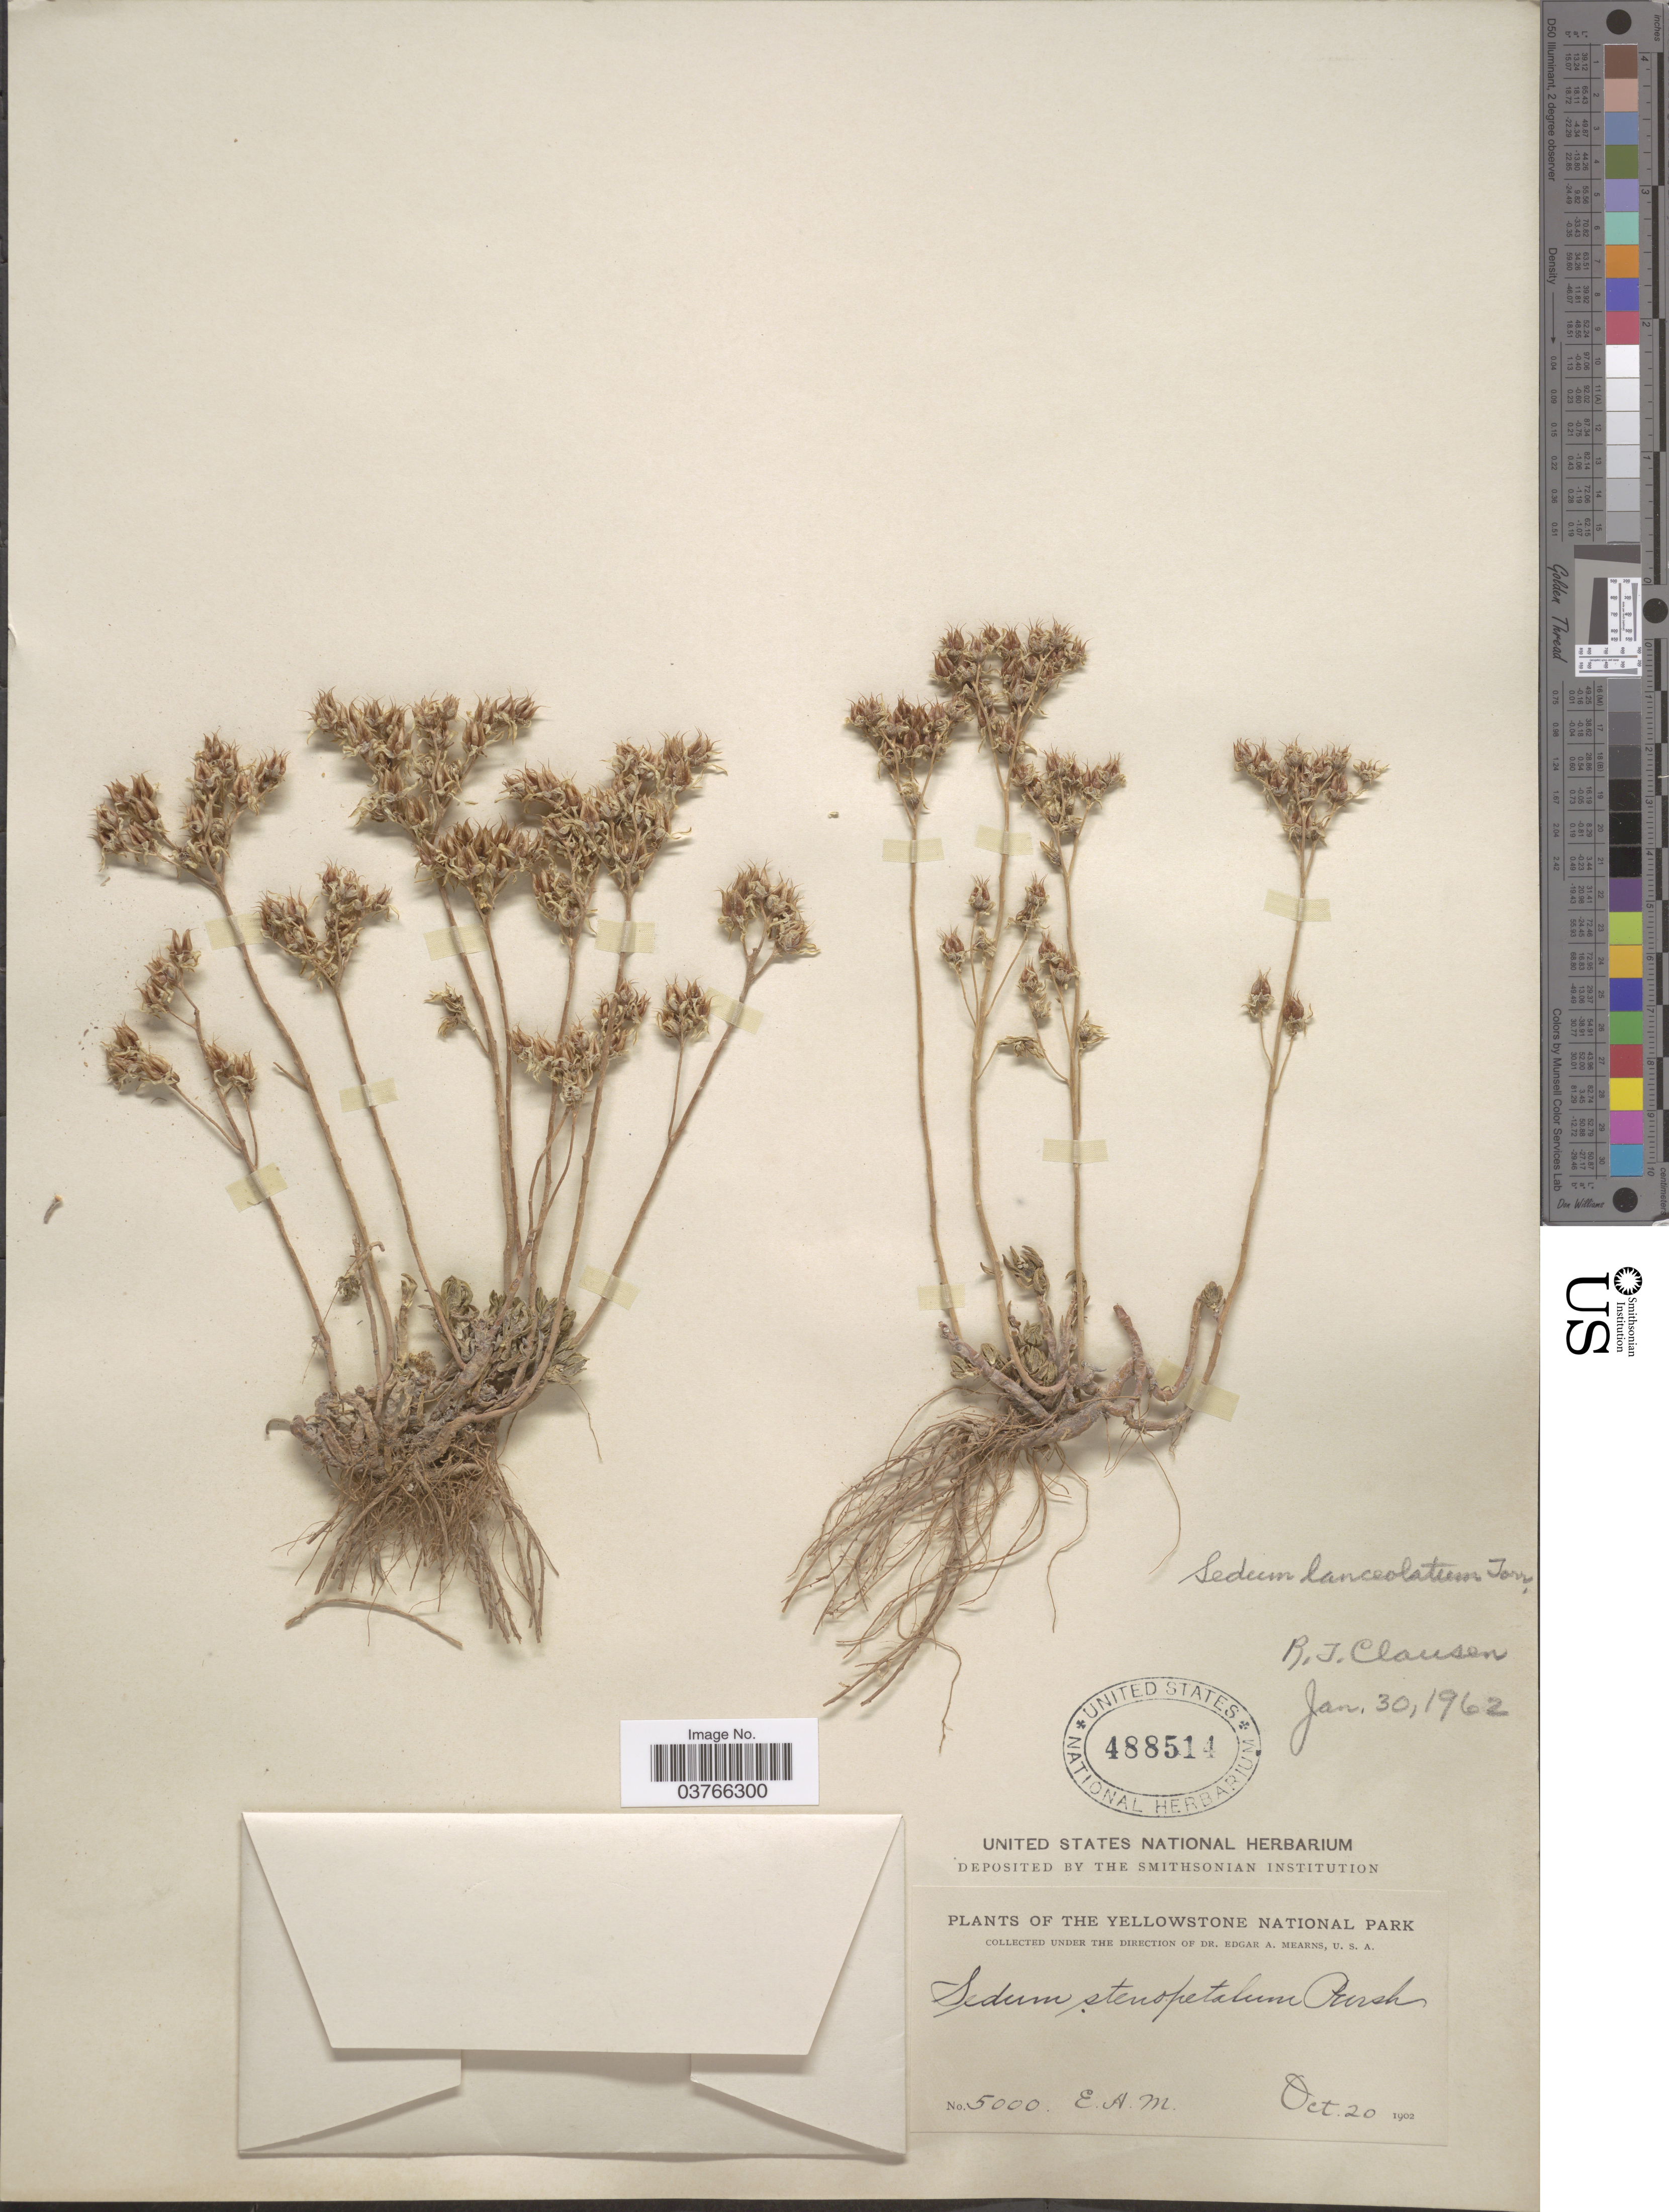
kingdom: Plantae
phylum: Tracheophyta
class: Magnoliopsida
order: Saxifragales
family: Crassulaceae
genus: Sedum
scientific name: Sedum lanceolatum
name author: Torr.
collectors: E. A. Mearns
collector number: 5000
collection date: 1902-10-20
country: United States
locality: The Yellowstone National Park.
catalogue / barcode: US 488514